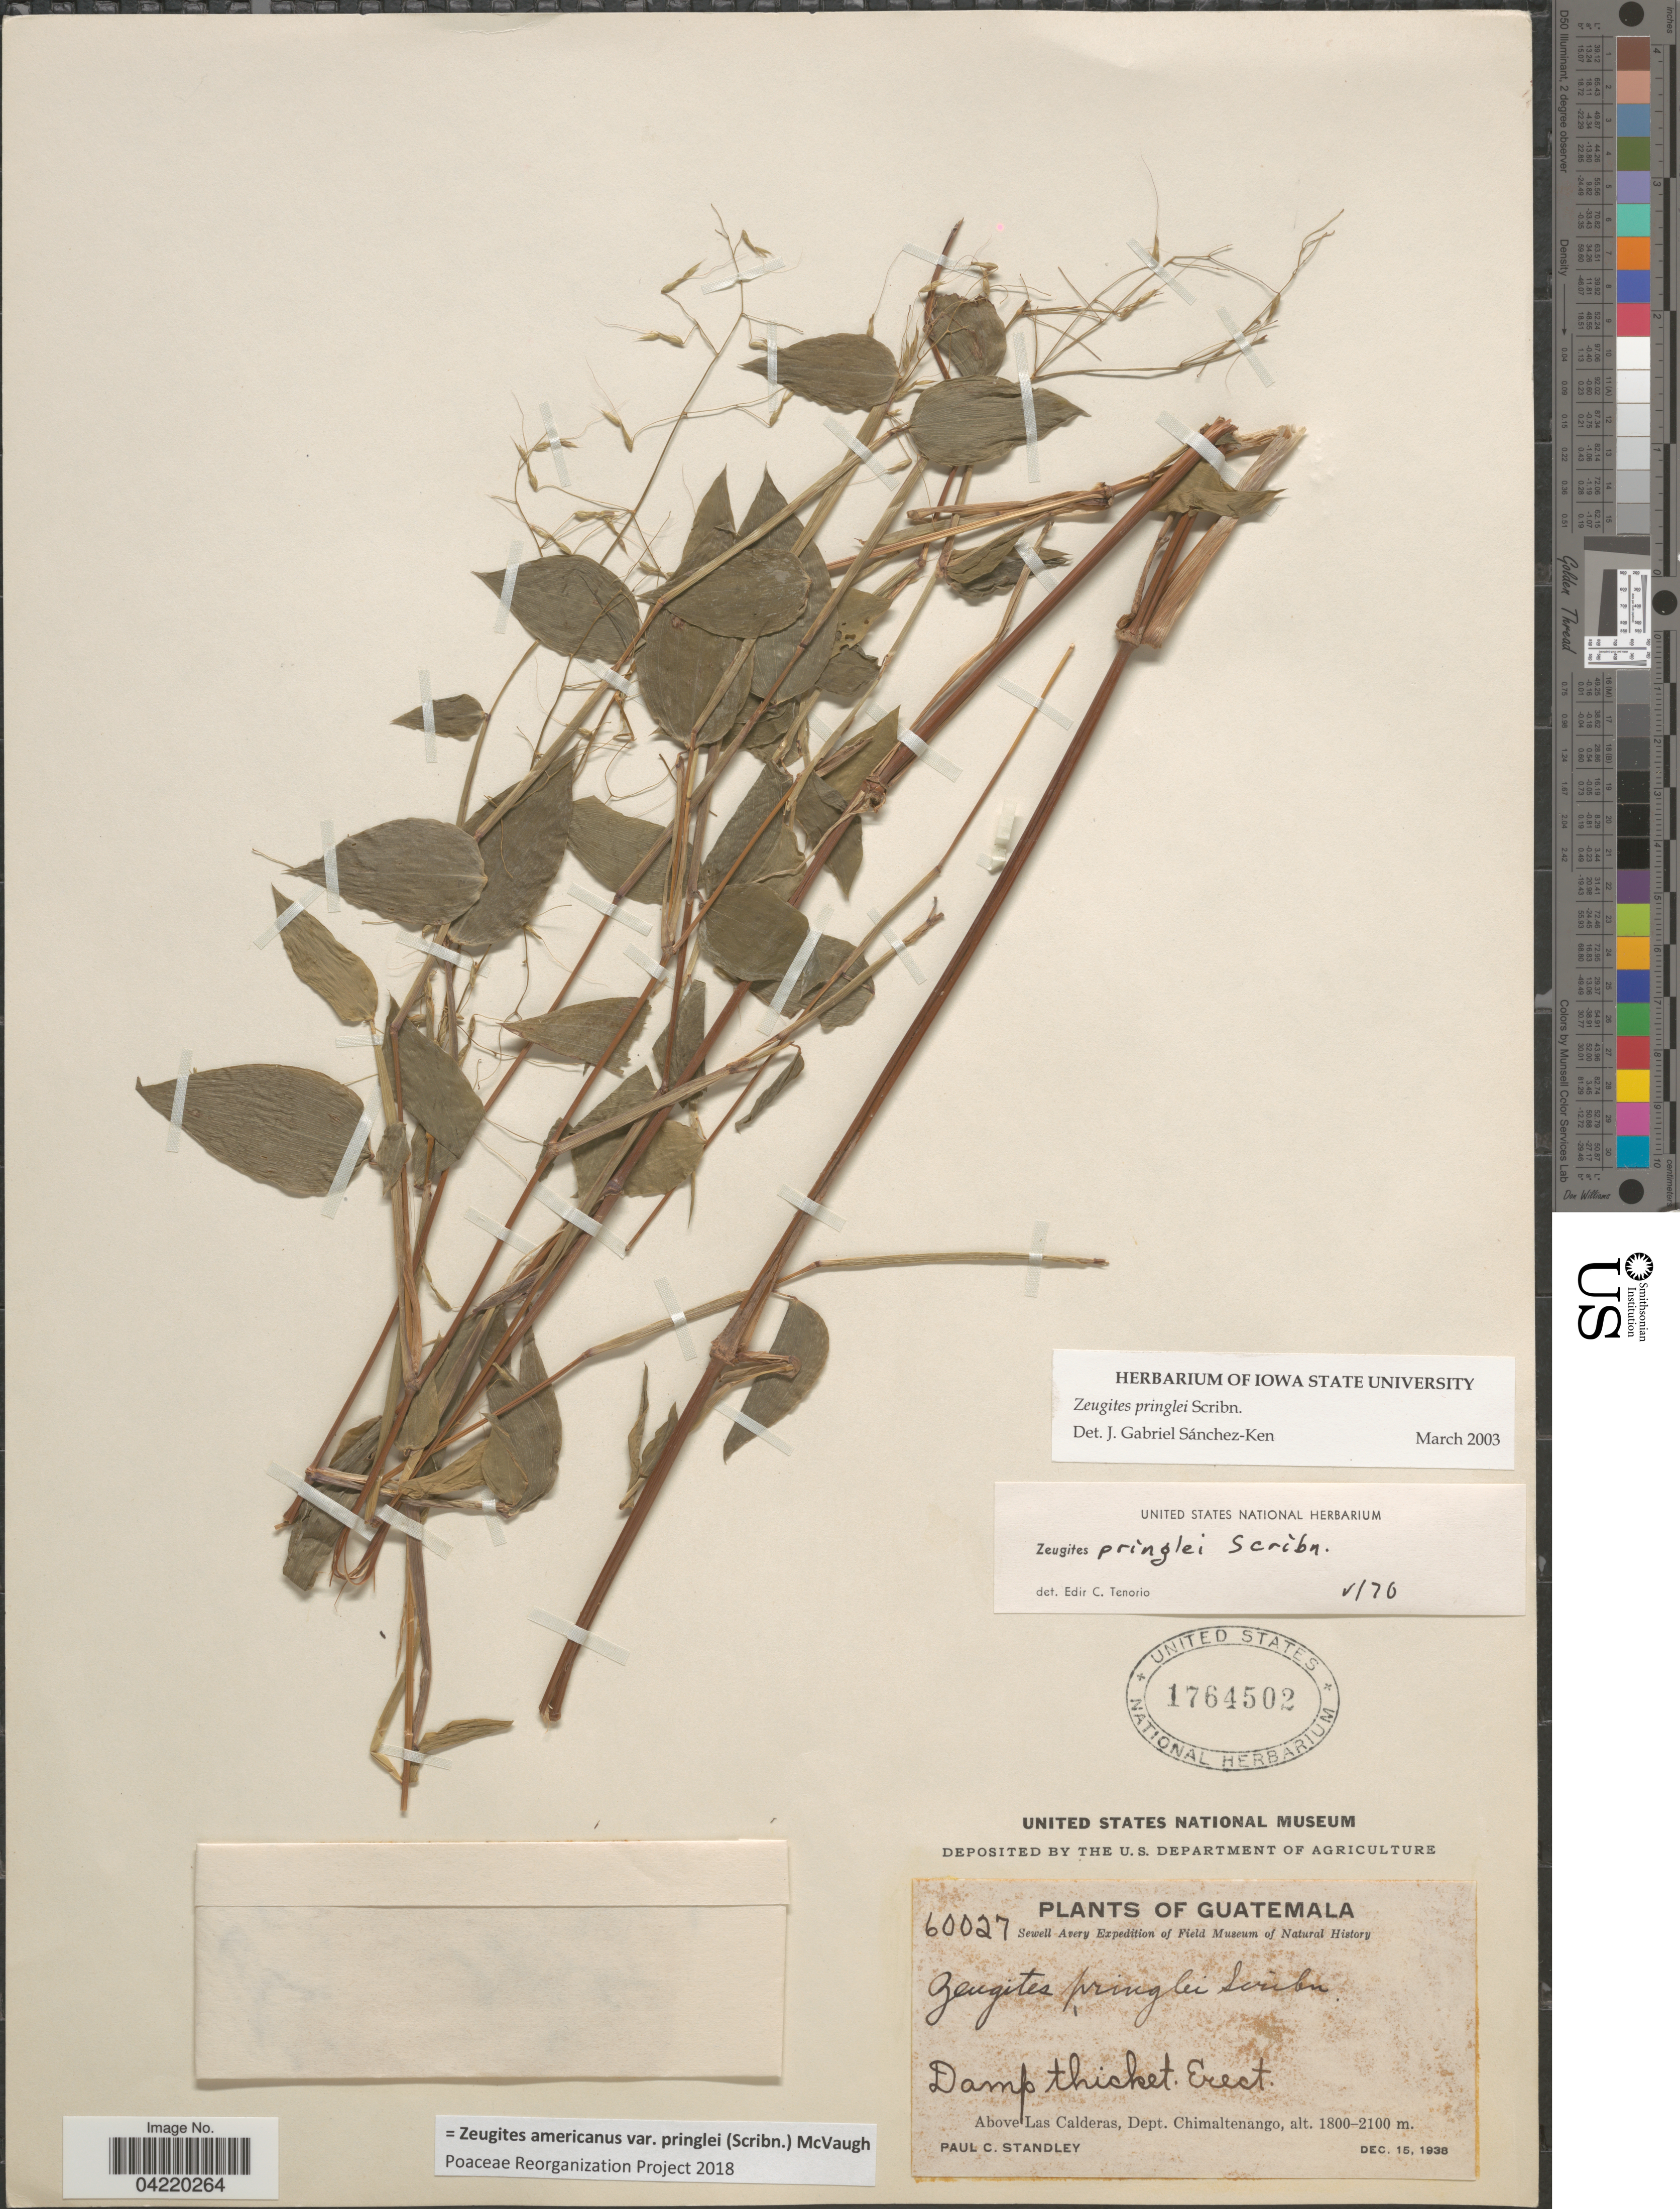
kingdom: Plantae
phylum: Tracheophyta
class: Liliopsida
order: Poales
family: Poaceae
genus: Zeugites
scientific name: Zeugites americanus var. pringlei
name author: (Scribn.) McVaugh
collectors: P. C. Standley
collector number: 60027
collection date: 1938-12-15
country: Guatemala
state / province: Chimaltenango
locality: Sewell Avery Expedition of Field Museum of Natural History. Damp thicket. Above Las Calderas, Dept. Chimaltenango.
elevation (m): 1800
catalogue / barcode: US 1764502